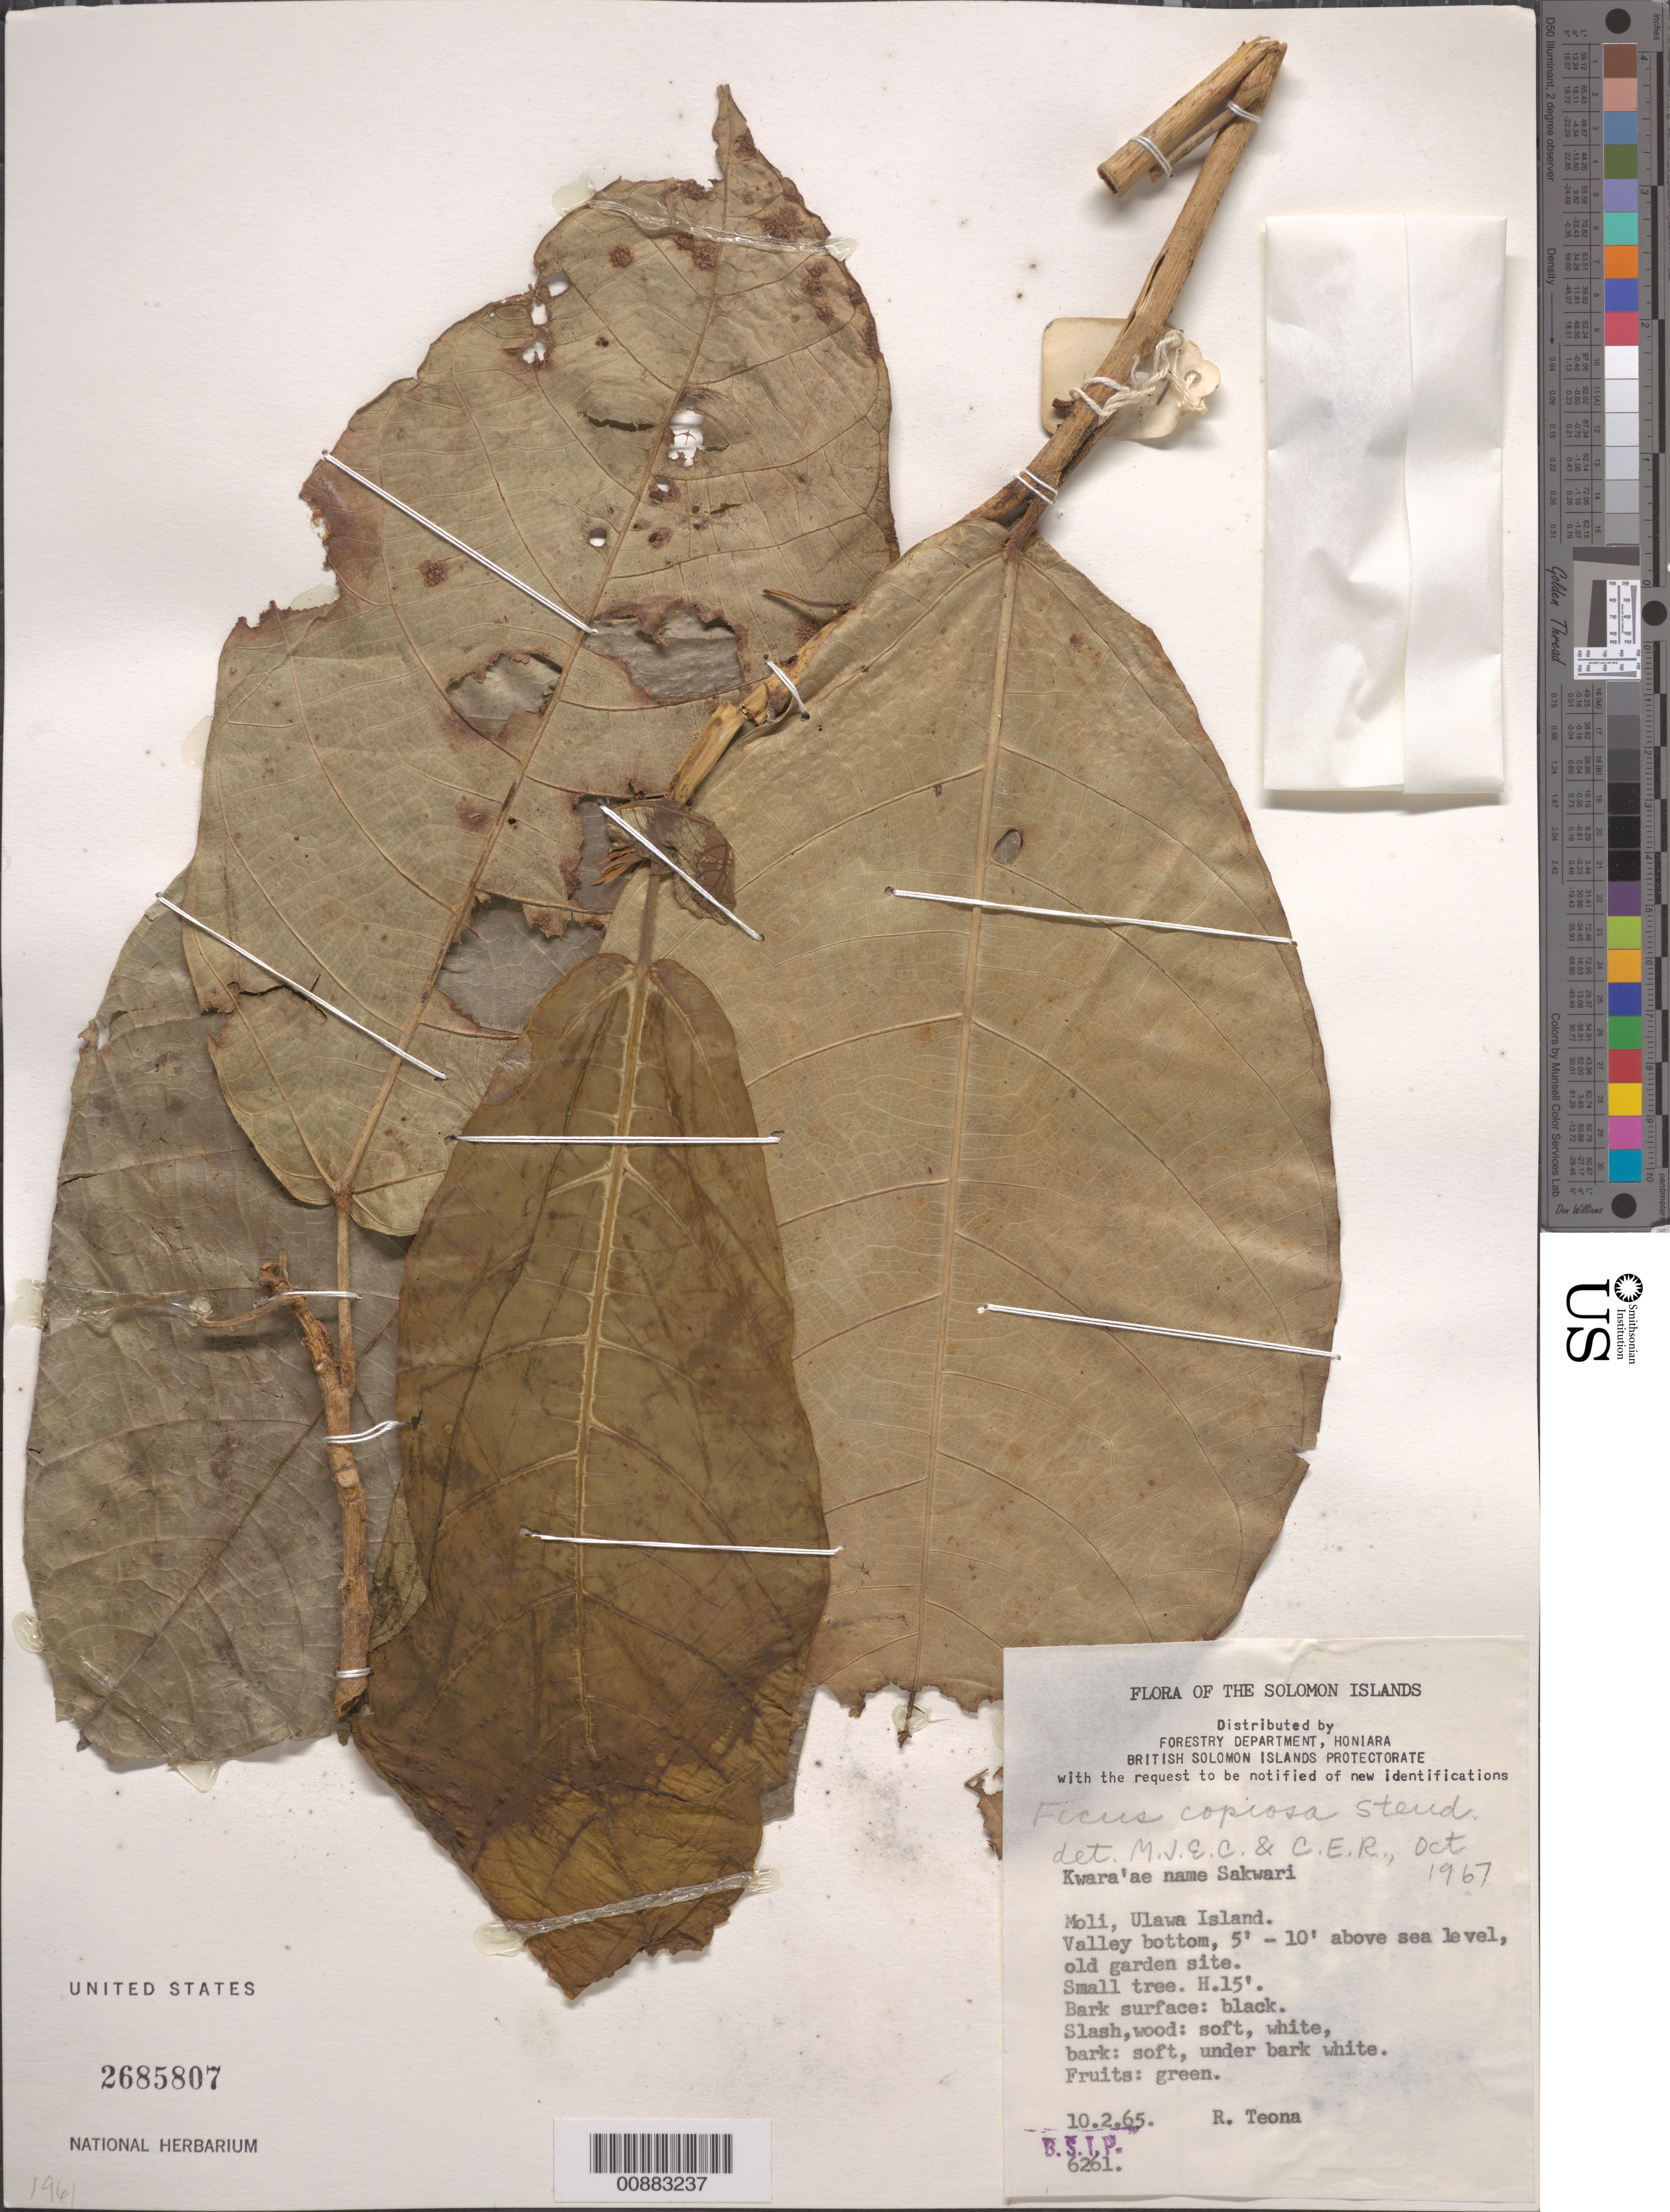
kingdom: Plantae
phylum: Tracheophyta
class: Magnoliopsida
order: Rosales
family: Moraceae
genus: Ficus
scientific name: Ficus copiosa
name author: Steud.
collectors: R. Teona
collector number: BSIP 6261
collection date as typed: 10 Feb 1965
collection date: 1965-02-10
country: Solomon Islands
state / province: Makira-Ulawa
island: Ulawa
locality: Moli.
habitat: Valley bottom; old garden site.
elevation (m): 2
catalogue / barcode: US 2685807